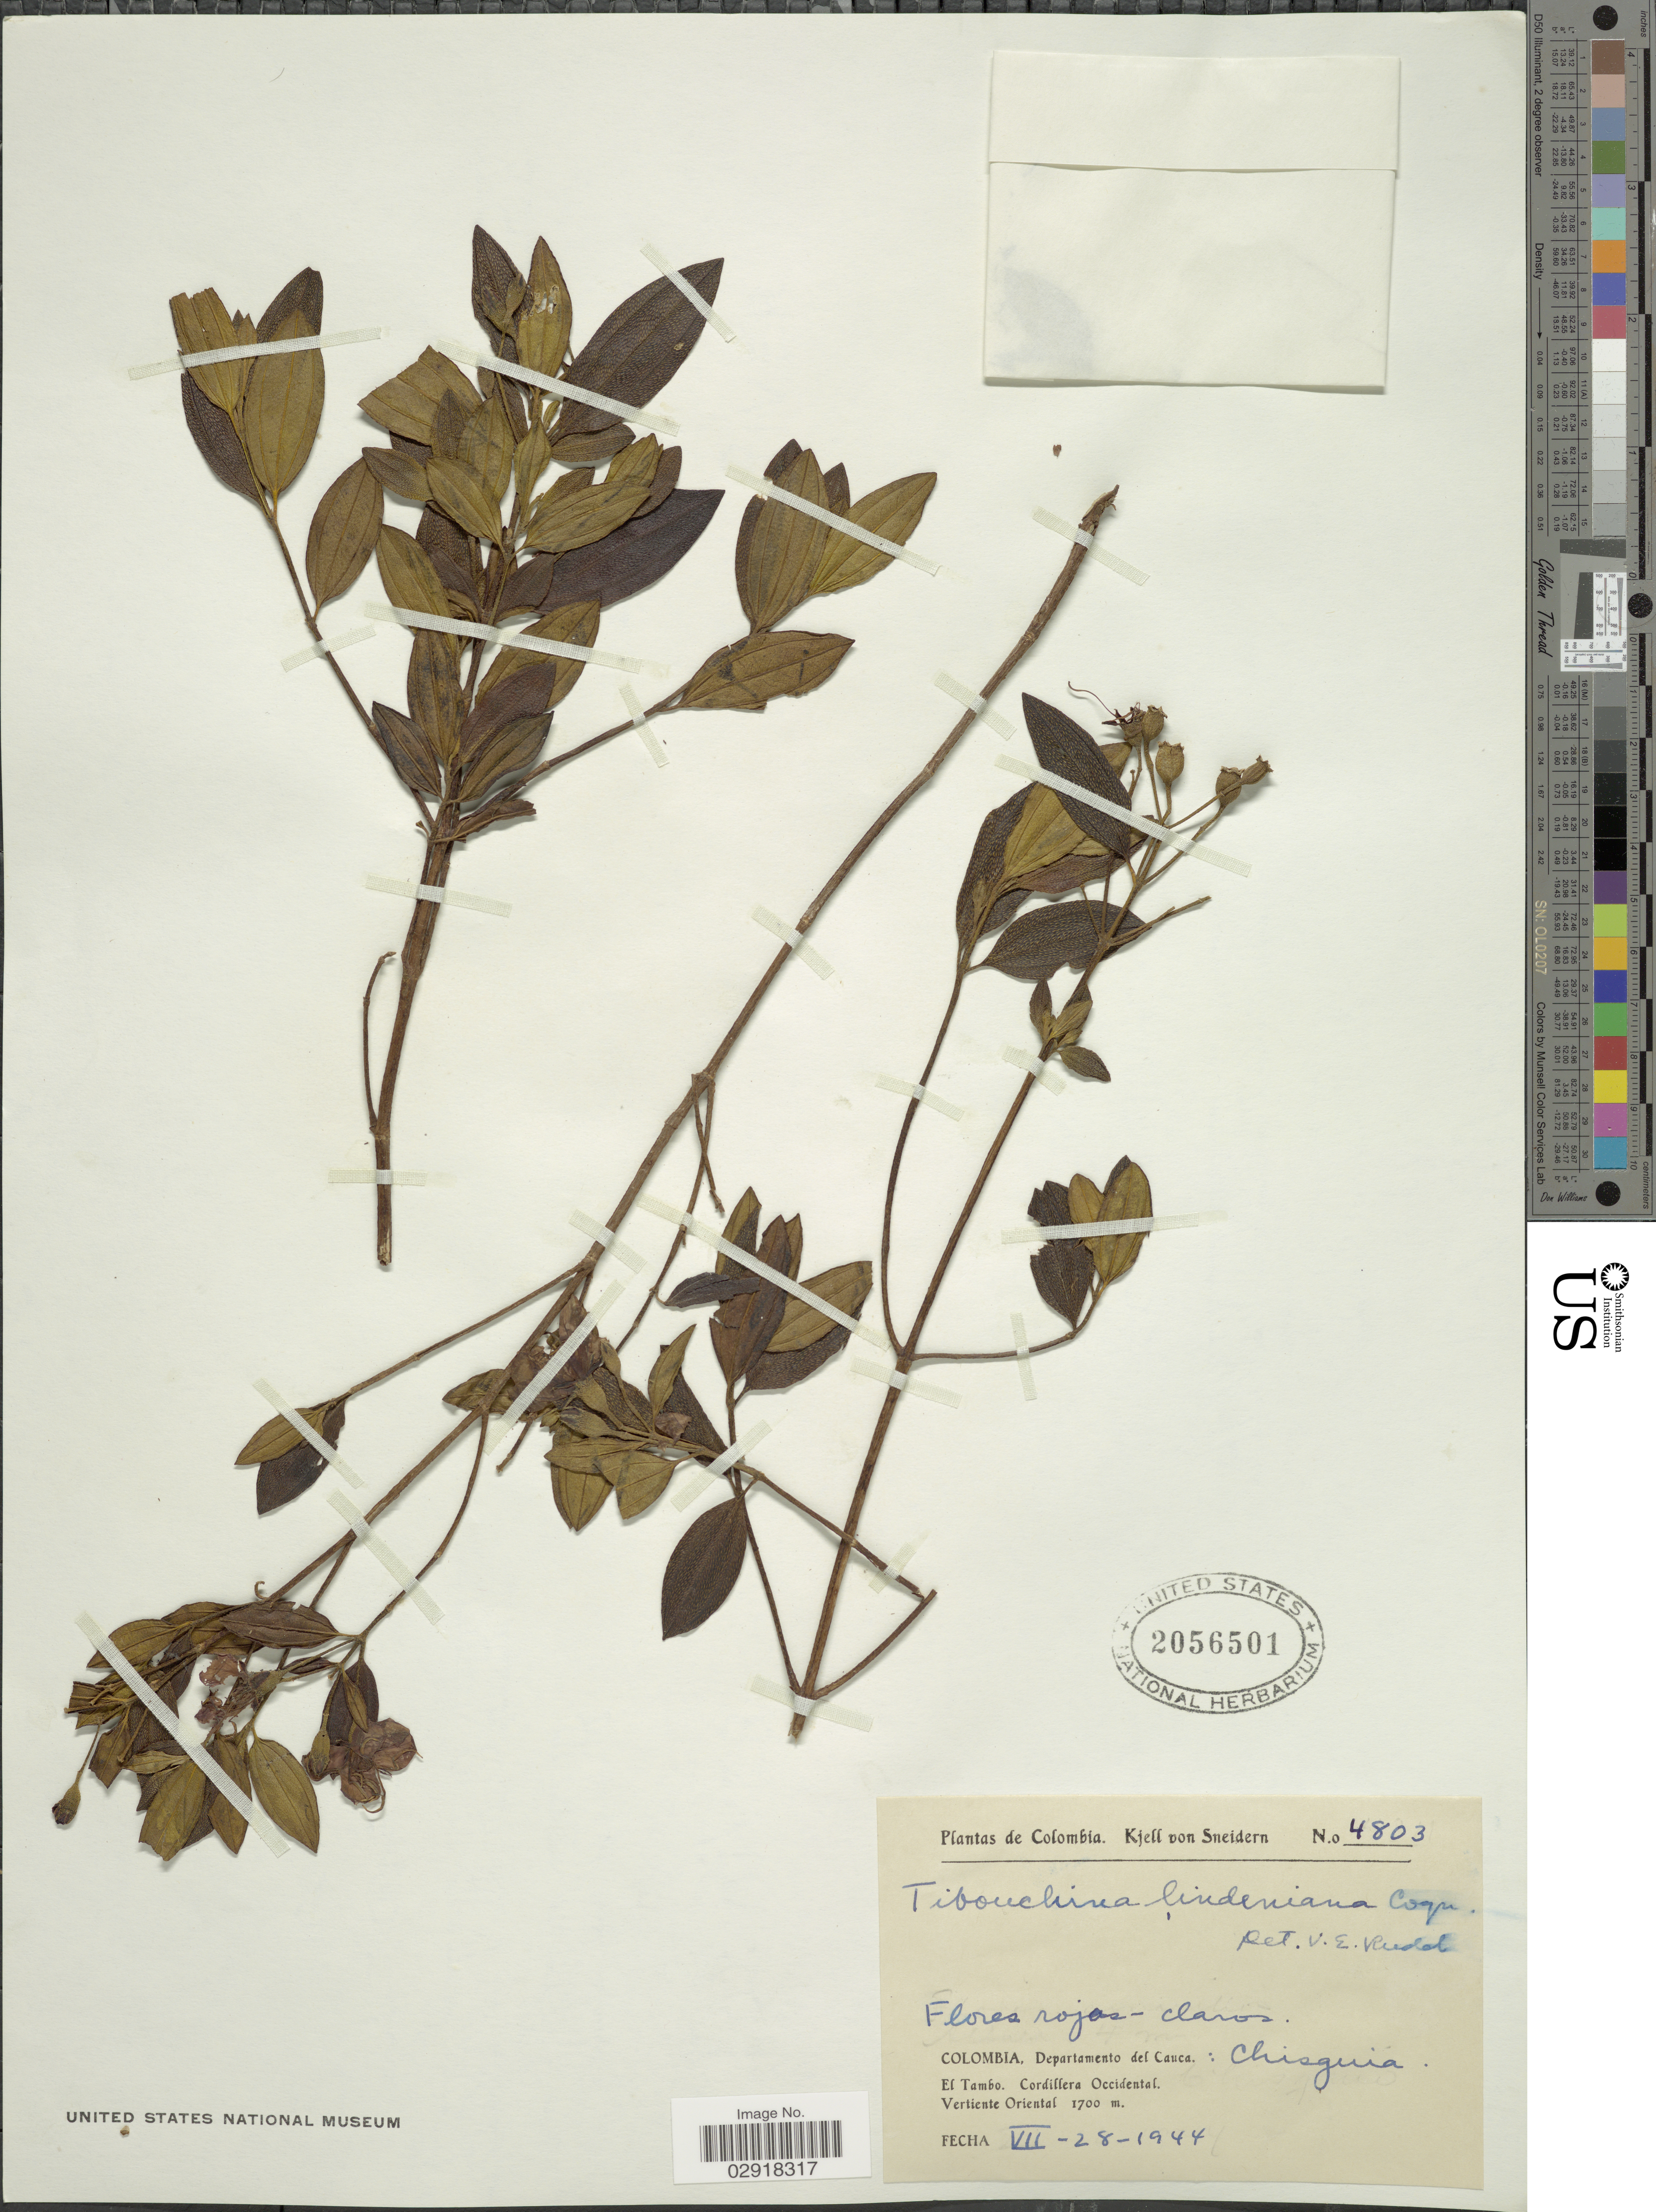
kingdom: Plantae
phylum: Tracheophyta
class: Magnoliopsida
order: Myrtales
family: Melastomataceae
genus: Pleroma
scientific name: Pleroma martiale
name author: (Cham.) Triana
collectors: K. von Sneidern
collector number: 4803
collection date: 1944-07-28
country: Colombia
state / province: Cauca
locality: Departamento del Cauca, Chisguia, El Tambo, Cordillera Occidental, vertiente Oriental.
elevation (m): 1700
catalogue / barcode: US 2056501